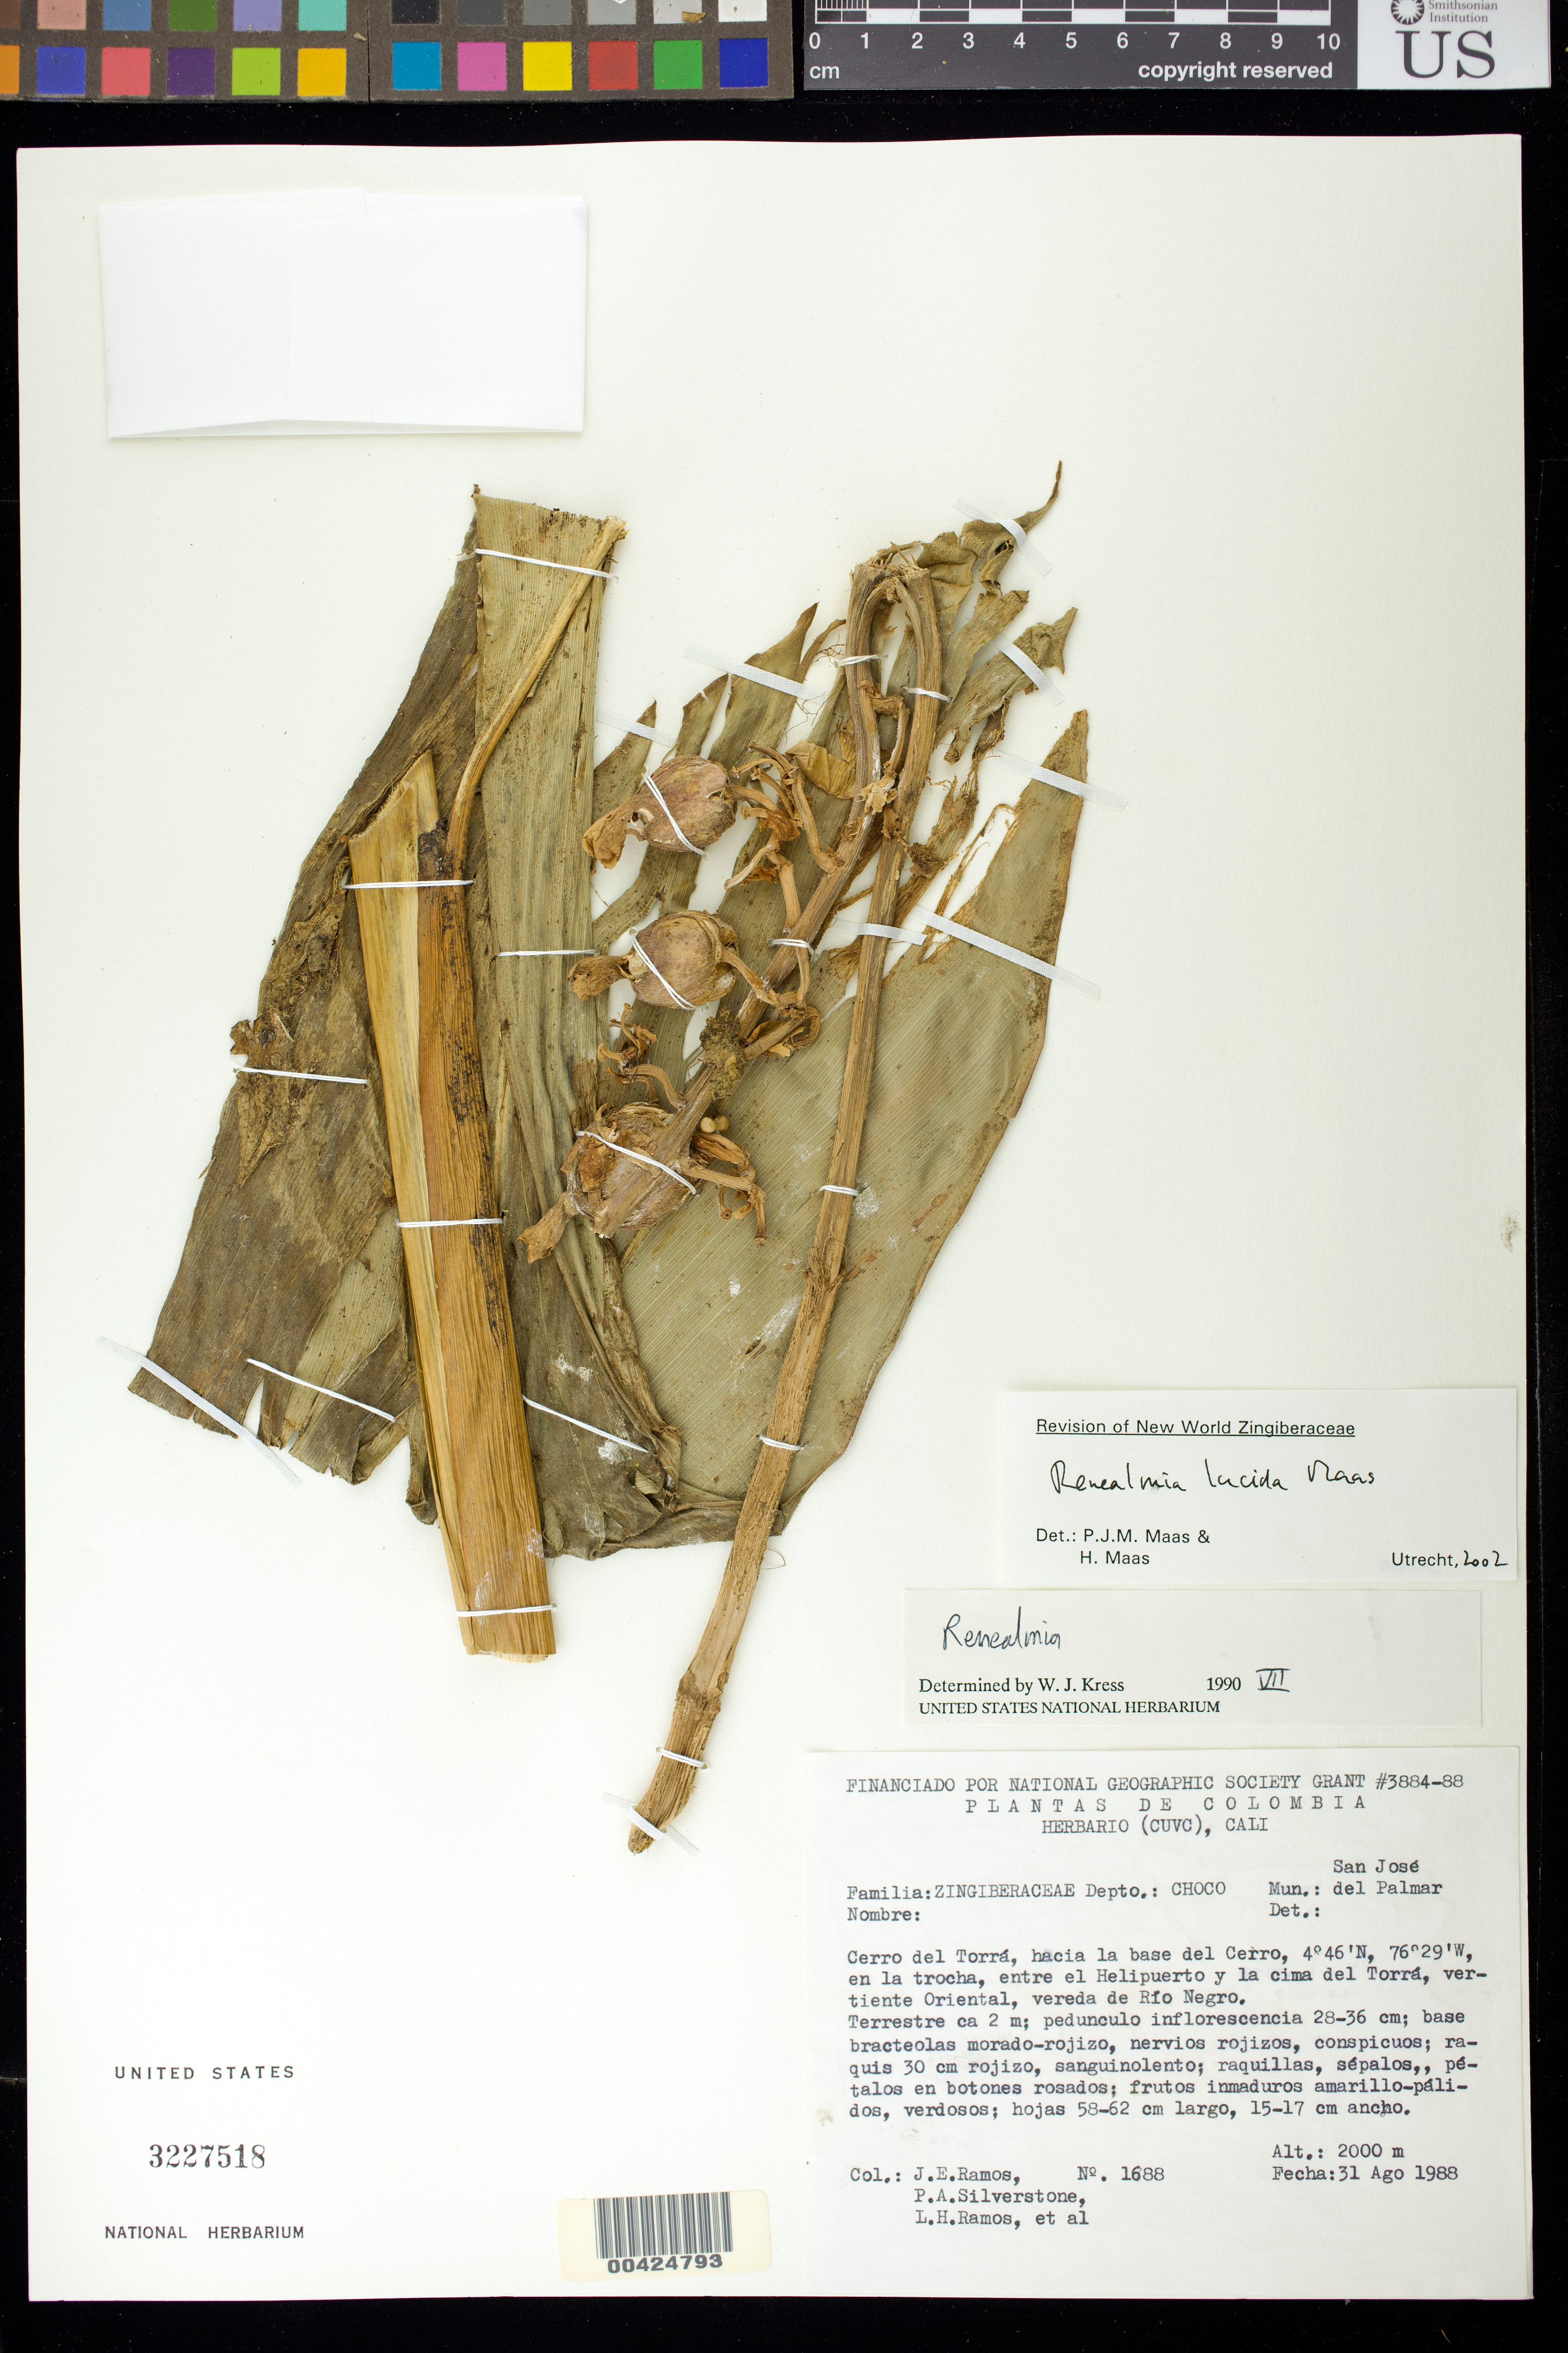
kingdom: Plantae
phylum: Tracheophyta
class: Liliopsida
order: Zingiberales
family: Zingiberaceae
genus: Renealmia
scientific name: Renealmia lucida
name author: Maas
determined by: Maas, Paul J. M.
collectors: J. E. Ramos, P. A. Silverstone-Sopkin & L. Ramos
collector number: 1688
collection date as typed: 31 Aug 1988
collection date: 1988-08-31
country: Colombia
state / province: Chocó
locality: San Jose del Palmar, Cerro del Torra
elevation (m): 2000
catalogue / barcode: US 3227518